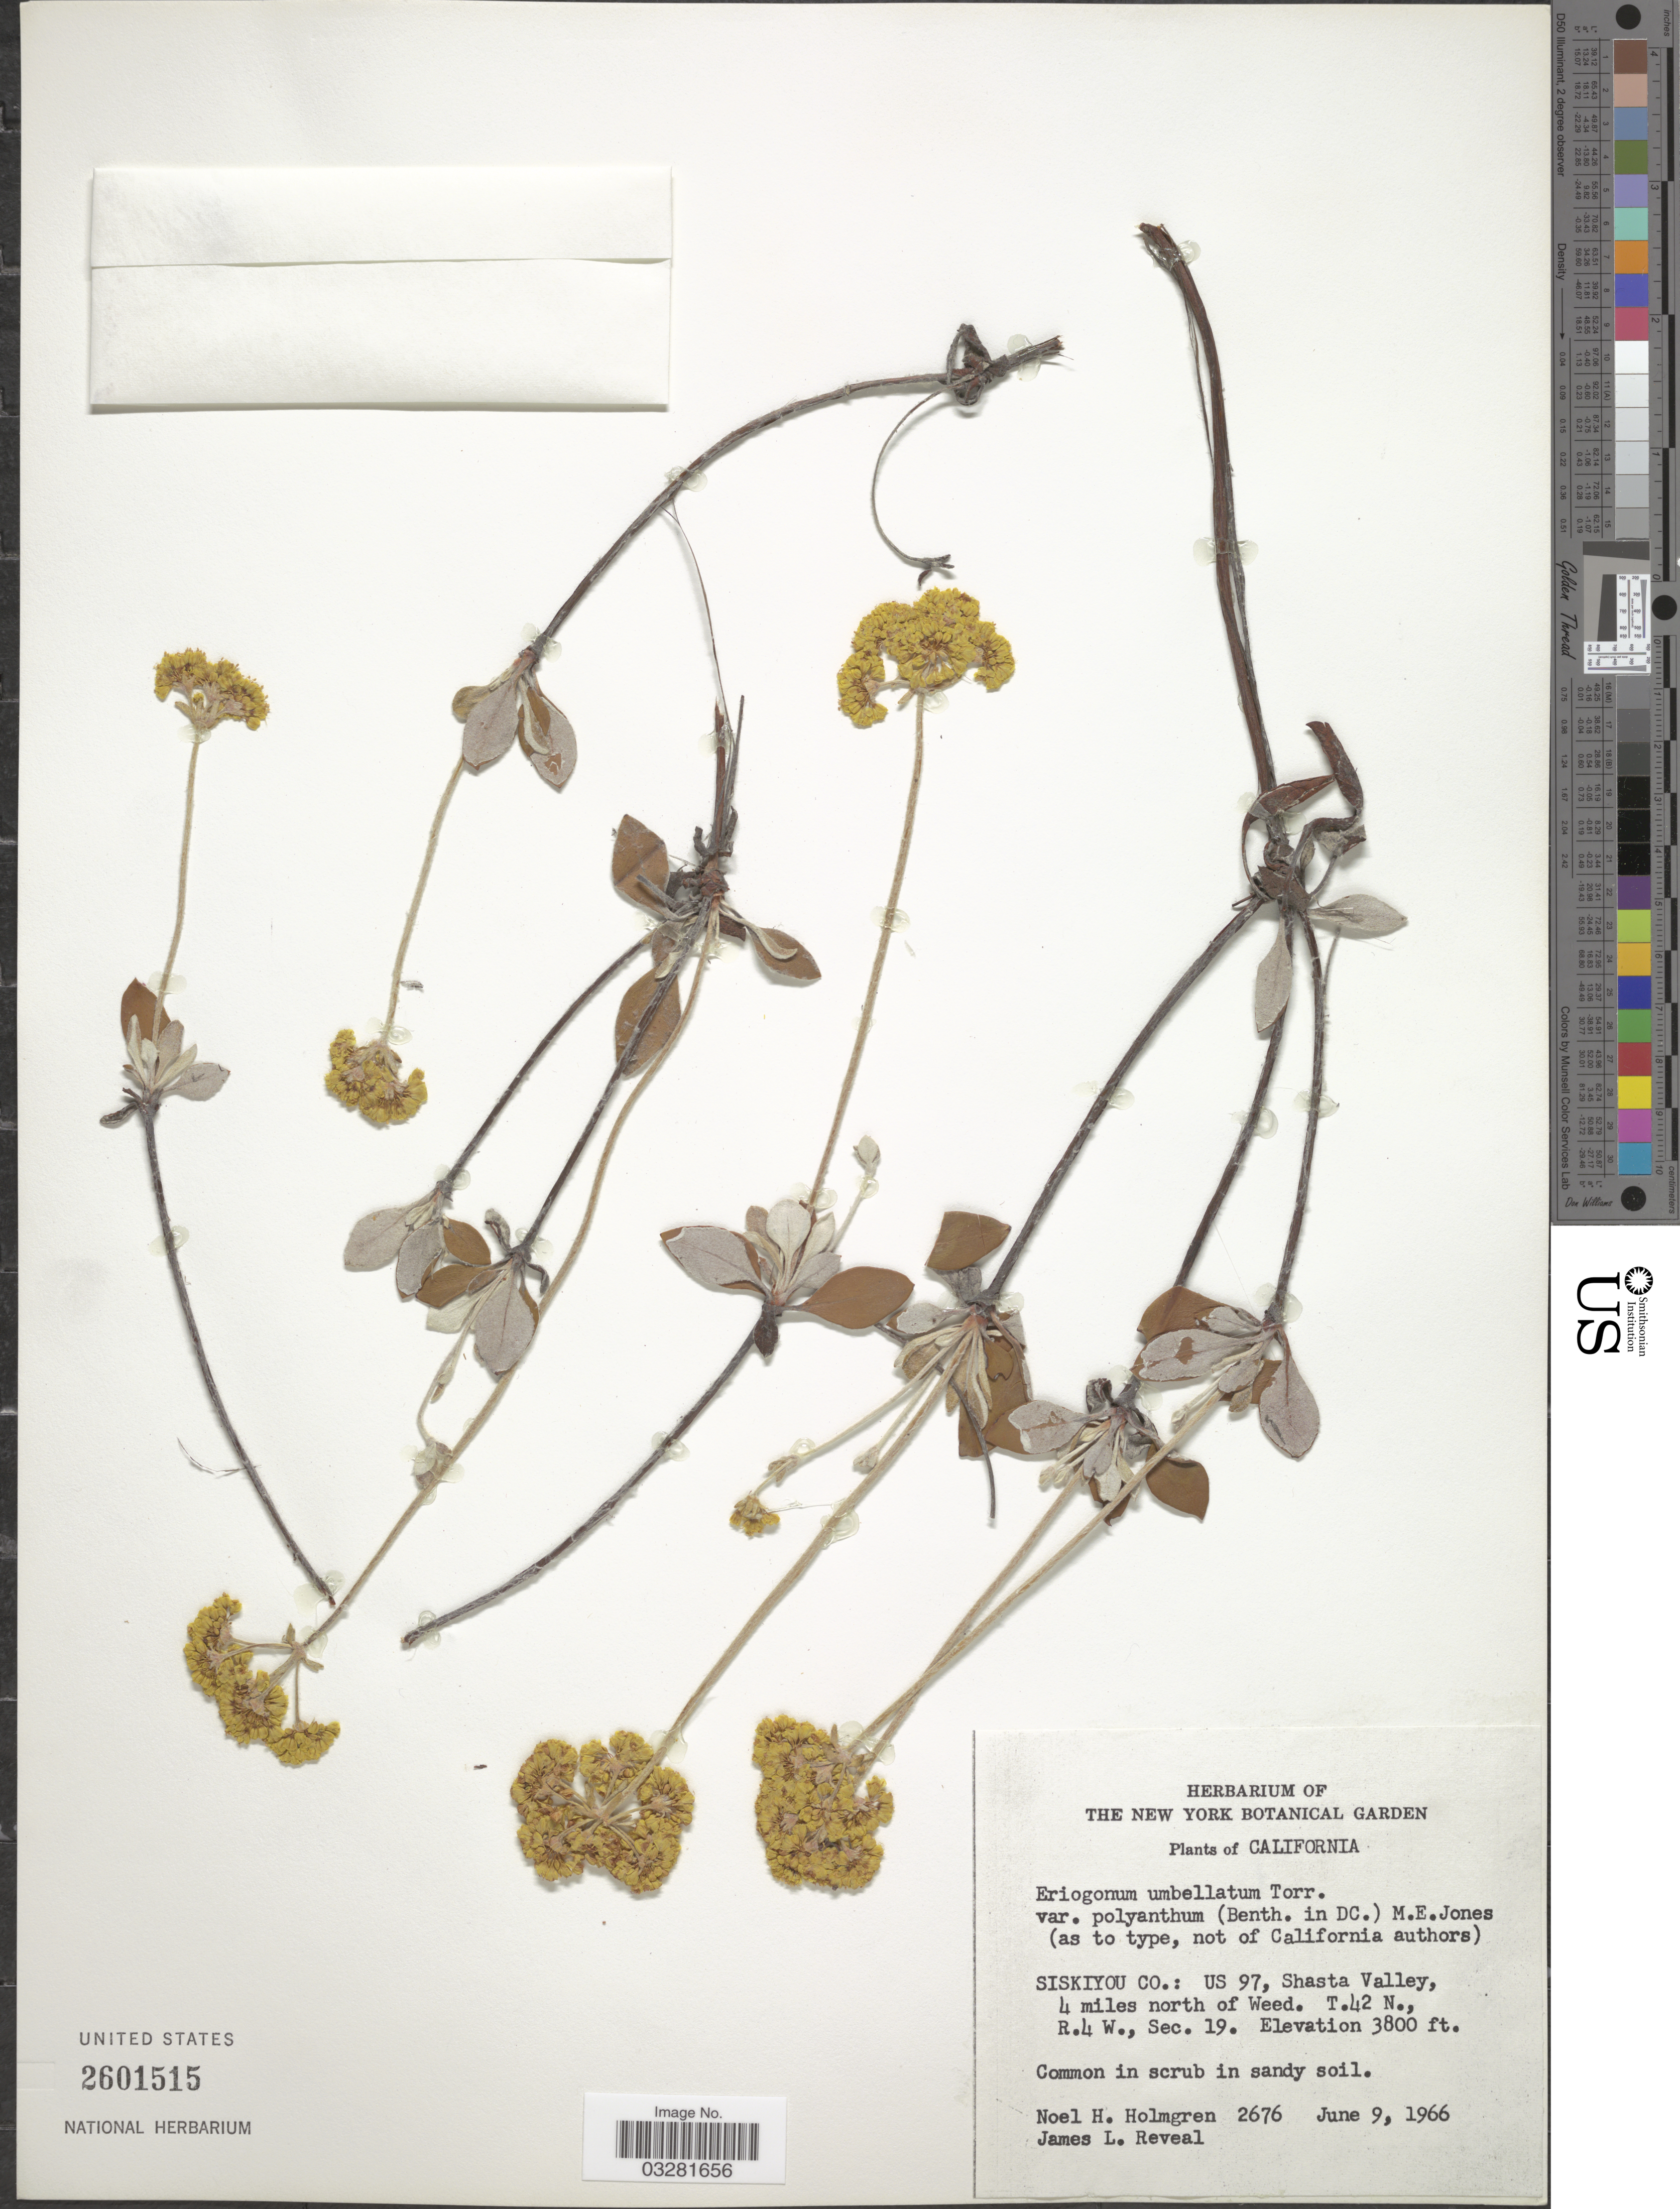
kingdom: Plantae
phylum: Tracheophyta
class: Magnoliopsida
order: Caryophyllales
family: Polygonaceae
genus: Eriogonum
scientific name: Eriogonum umbellatum var. polyanthum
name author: Torr.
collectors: N. H. Holmgren & J. L. Reveal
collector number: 2676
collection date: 1966-06-09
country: United States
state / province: California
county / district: Siskiyou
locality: Siskiyou Co.: US 97, Shasta Valley, 4 miles north of Weed. T.42N., R.4W., Sec. 19.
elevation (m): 1158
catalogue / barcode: US 2601515